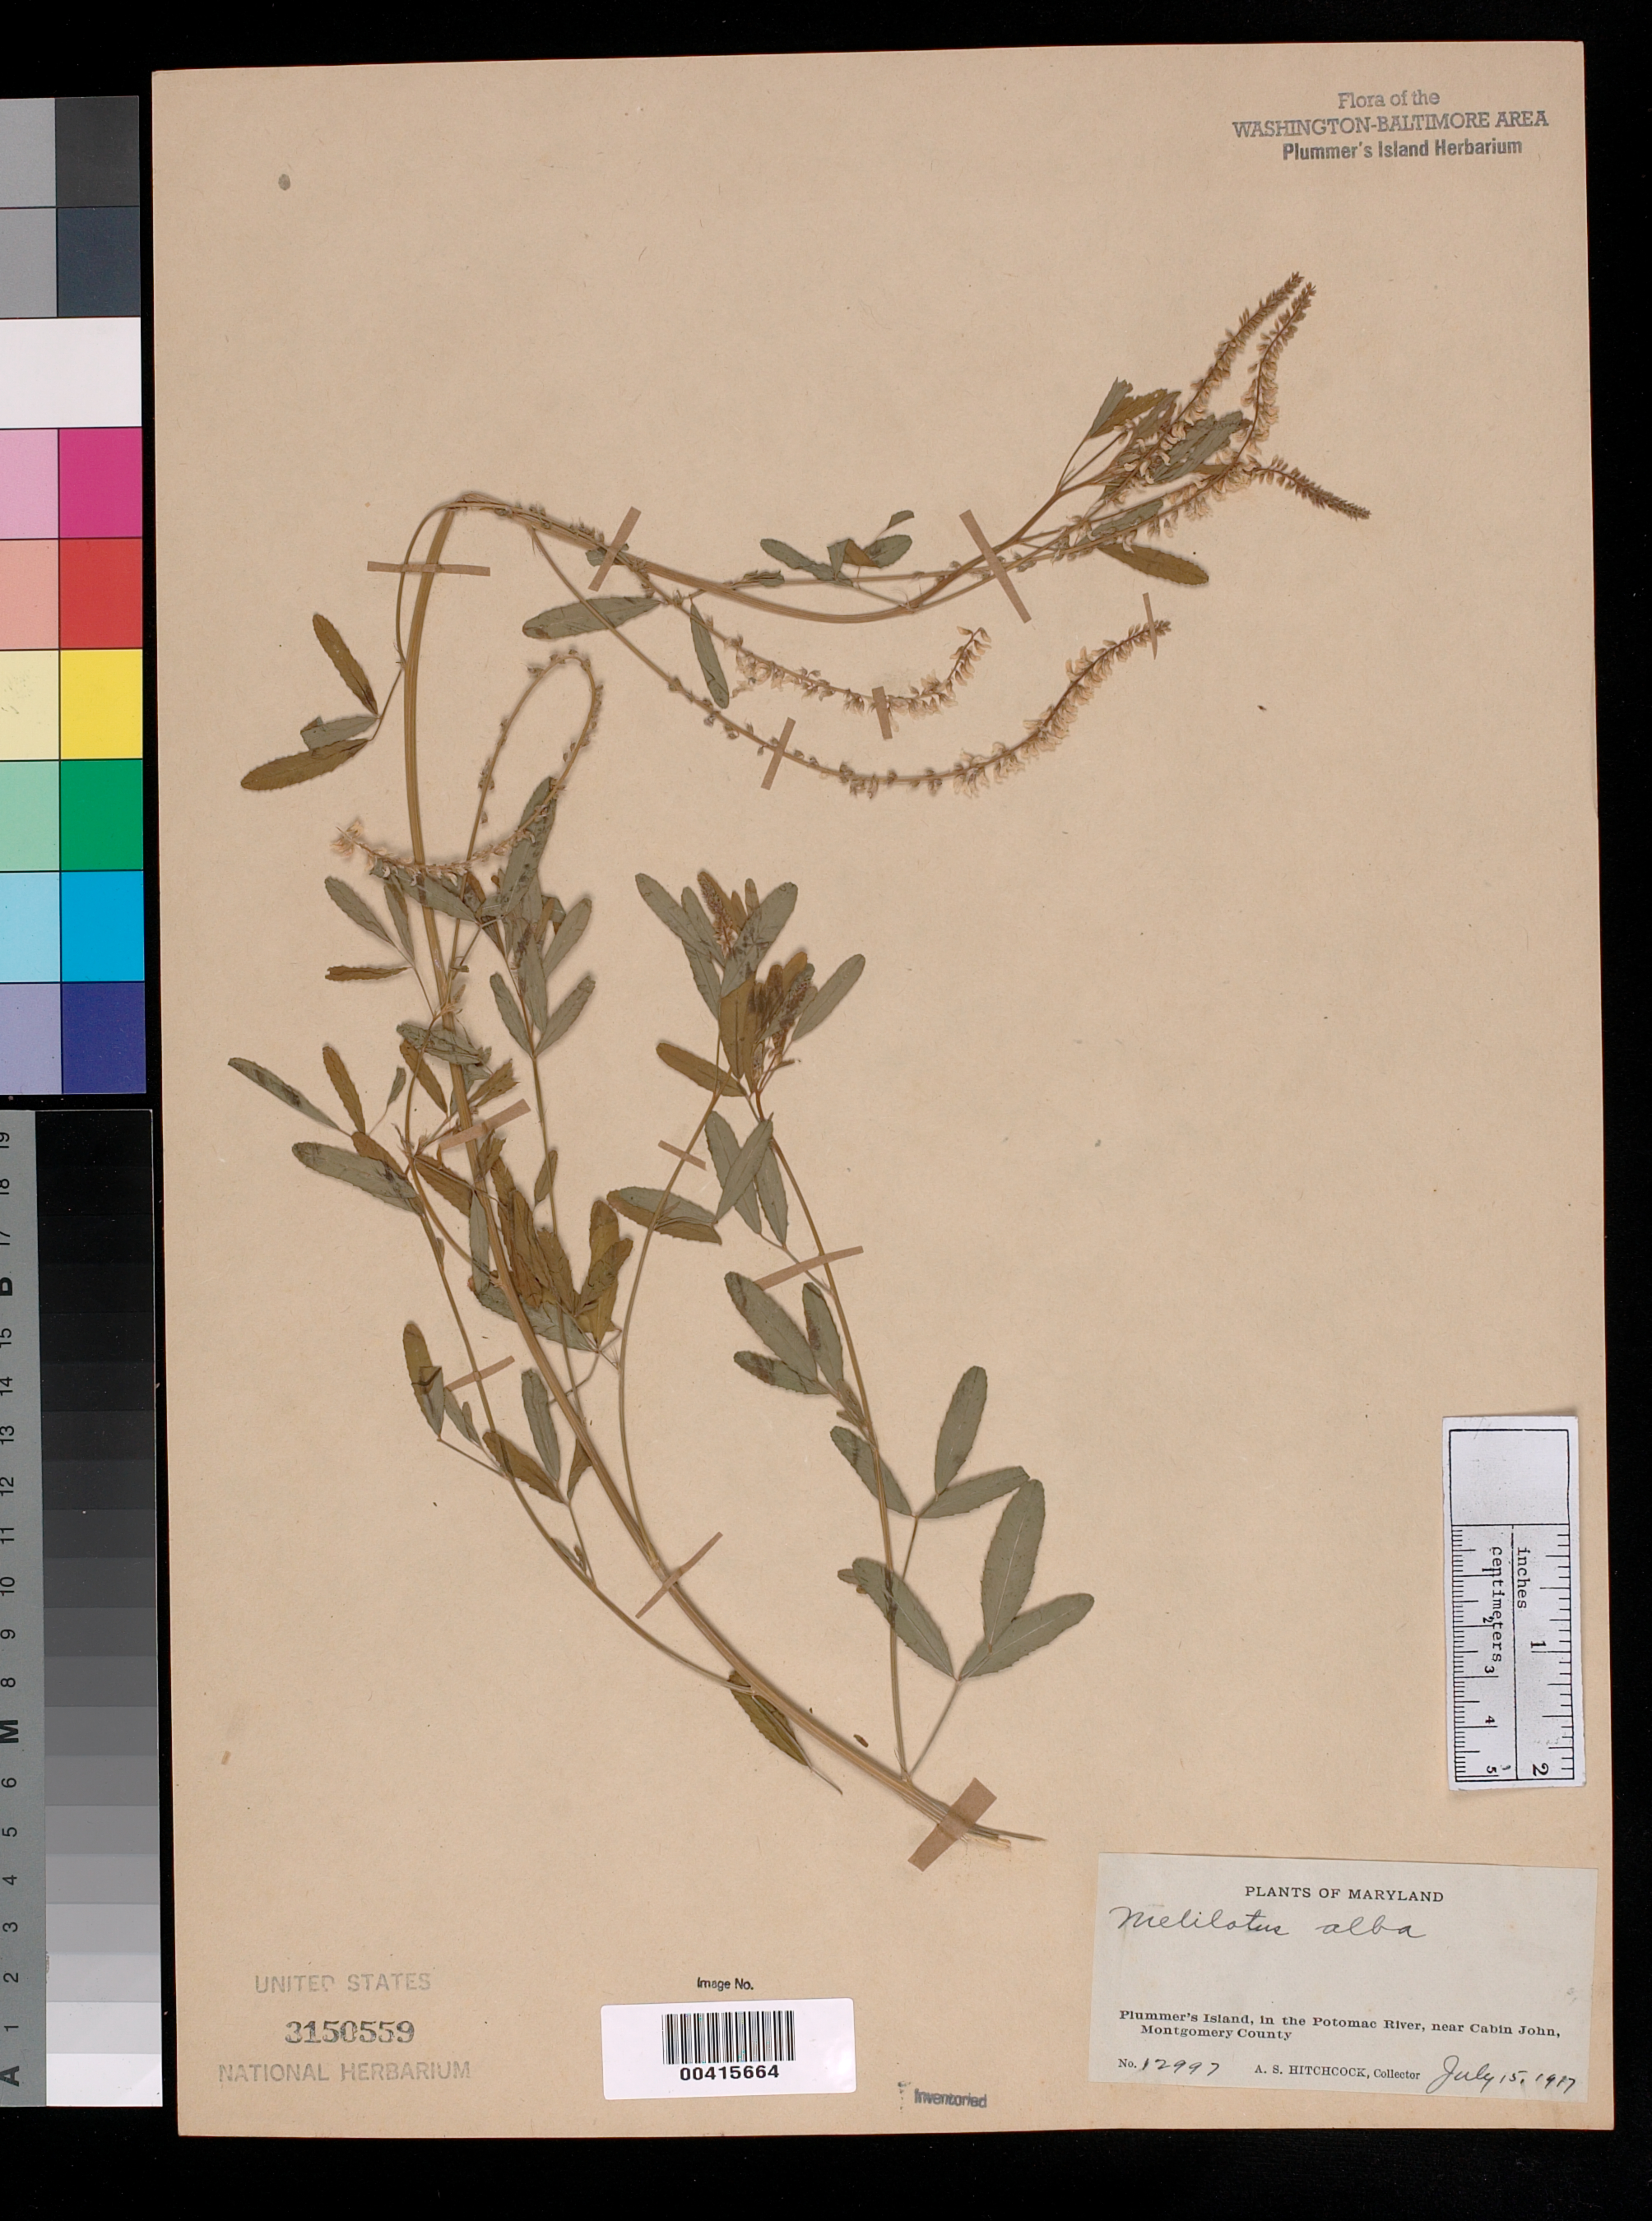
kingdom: Plantae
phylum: Tracheophyta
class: Magnoliopsida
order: Fabales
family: Fabaceae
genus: Melilotus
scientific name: Melilotus albus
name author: Medik.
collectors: A. S. Hitchcock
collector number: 12997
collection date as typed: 15 Jul 1917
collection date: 1917-07-15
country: United States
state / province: Maryland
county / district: Montgomery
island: Plummers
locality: Plummer's Island Plummers Island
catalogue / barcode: US 3150559